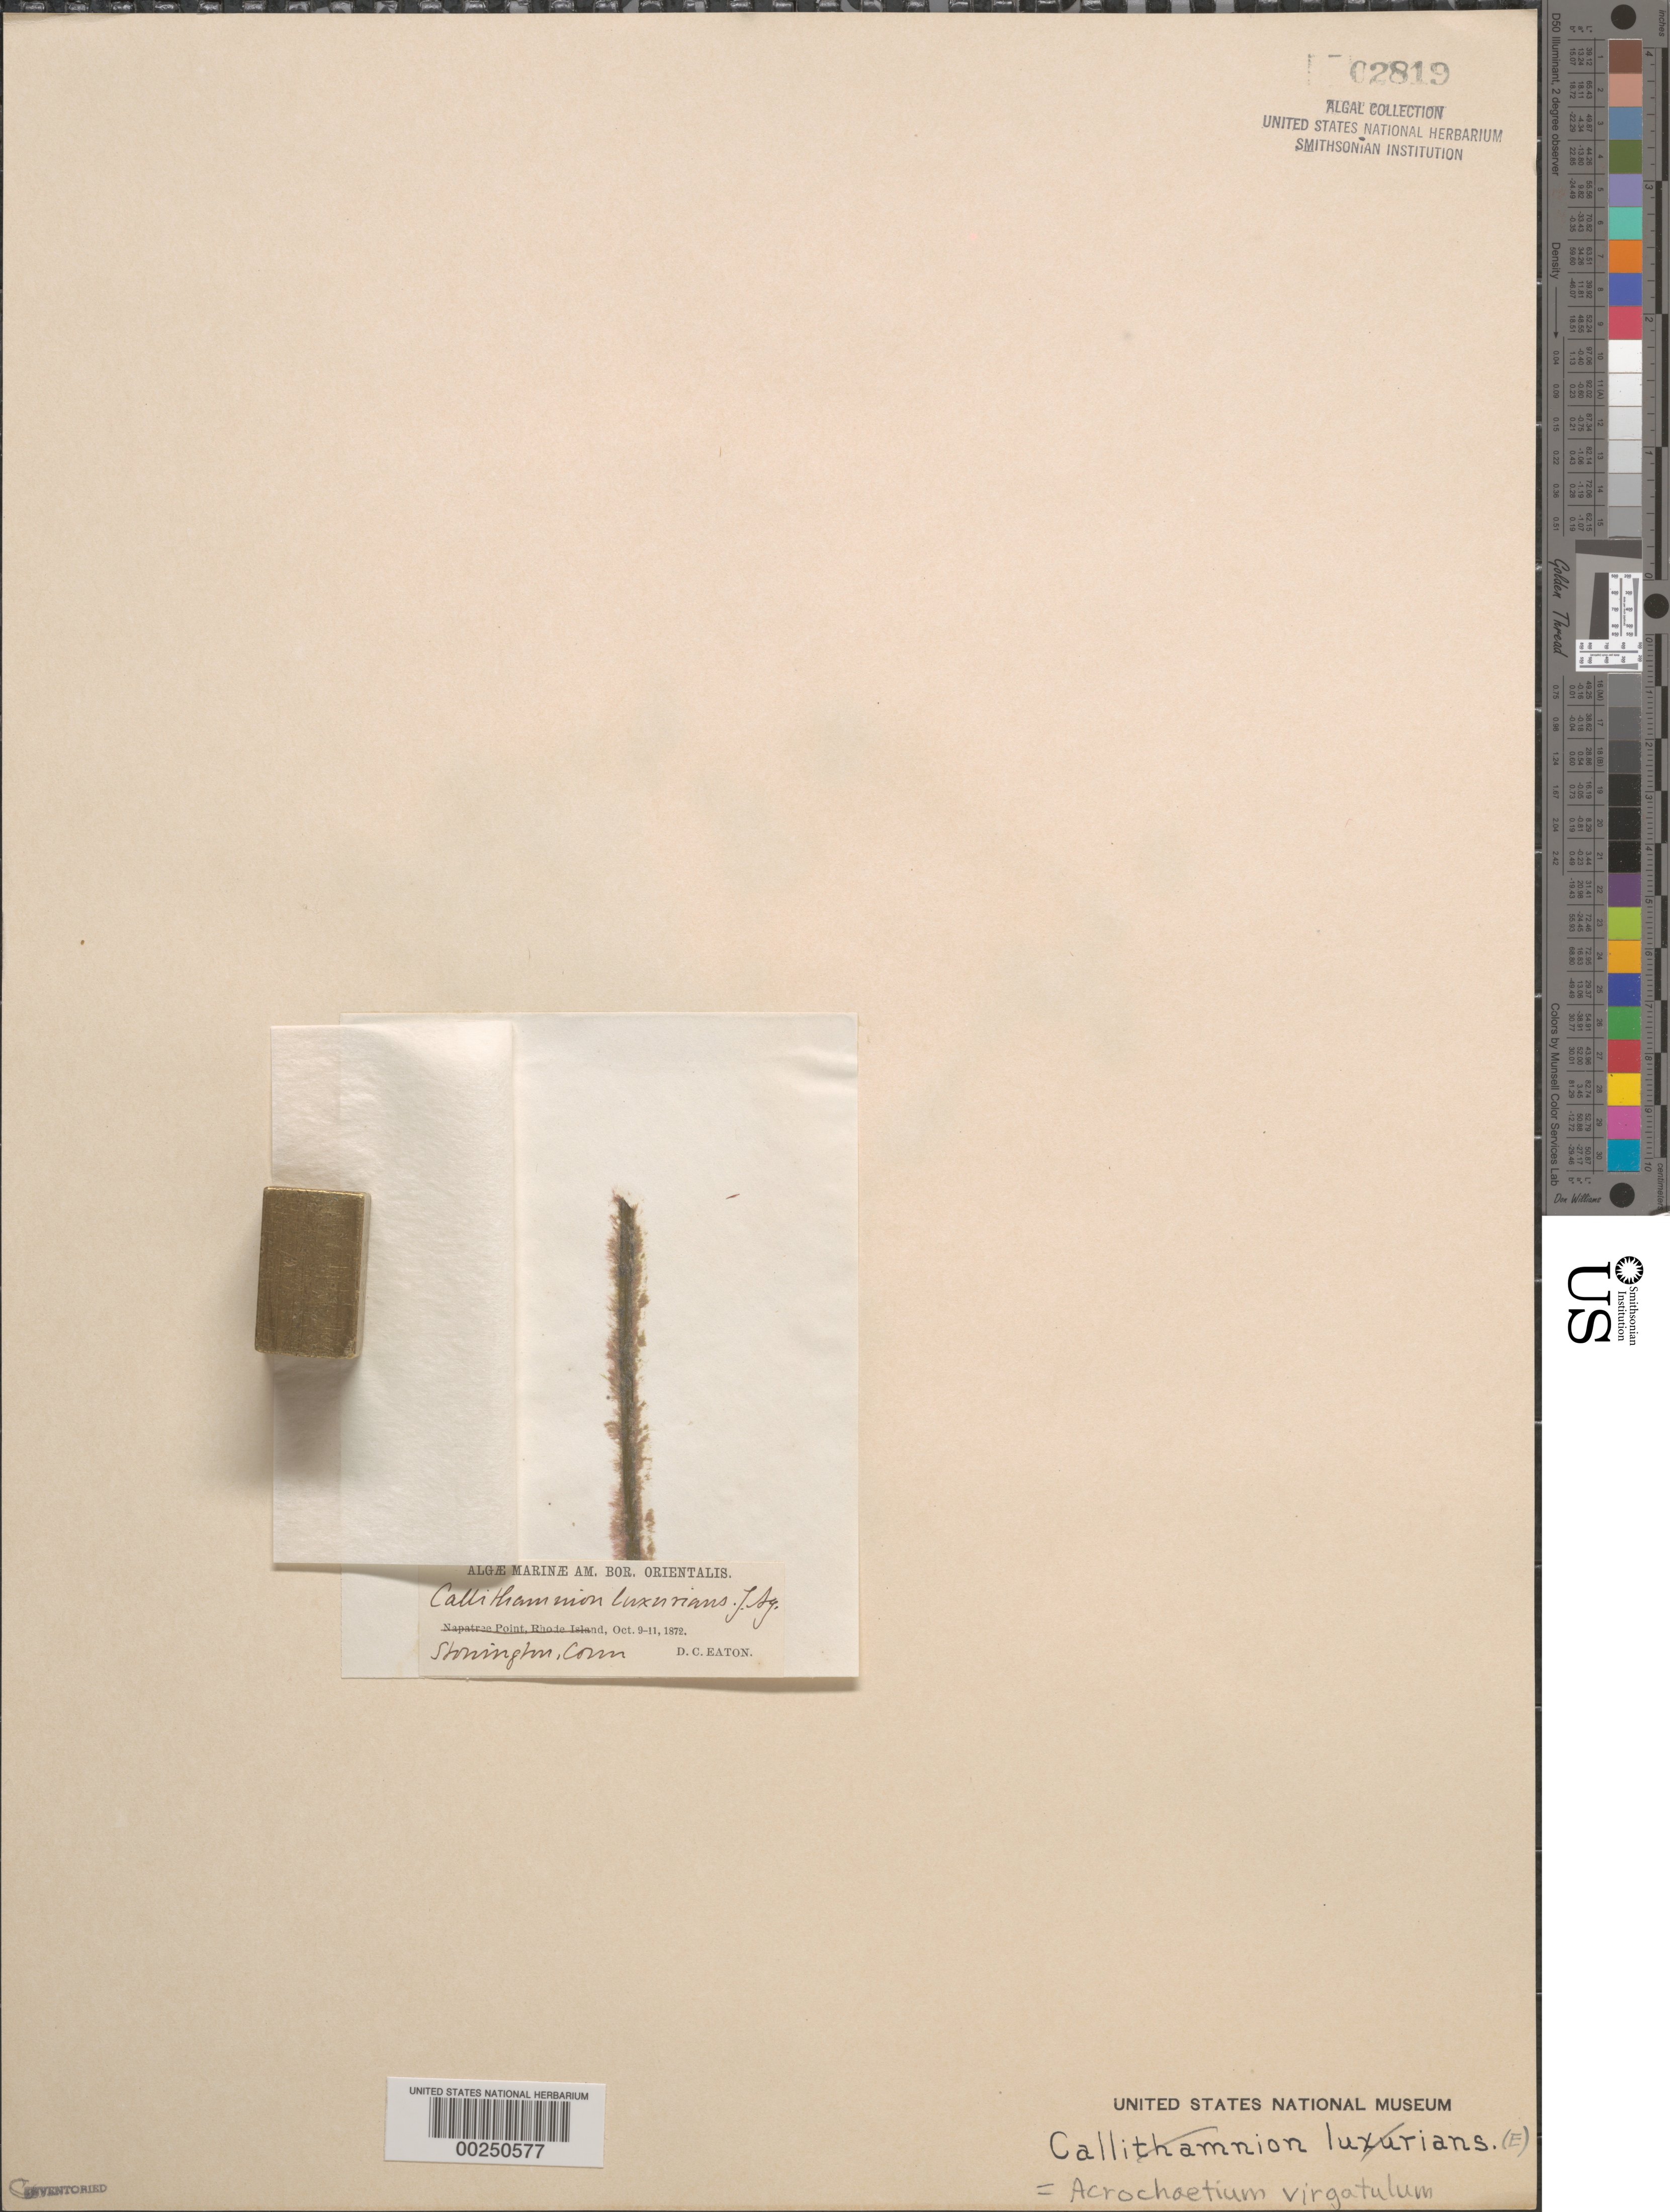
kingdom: Plantae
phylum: Rhodophyta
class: Florideophyceae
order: Acrochaetiales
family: Acrochaetiaceae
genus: Acrochaetium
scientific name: Acrochaetium secundatum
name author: (Lyngb.) Näg. in Näg. & C. Cramer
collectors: D. C. Eaton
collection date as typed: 09 Oct 1872 to 11 Oct 1872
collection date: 1872-10-09/1872-10-11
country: United States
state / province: Connecticut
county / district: New London County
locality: Stonington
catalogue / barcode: US 2819